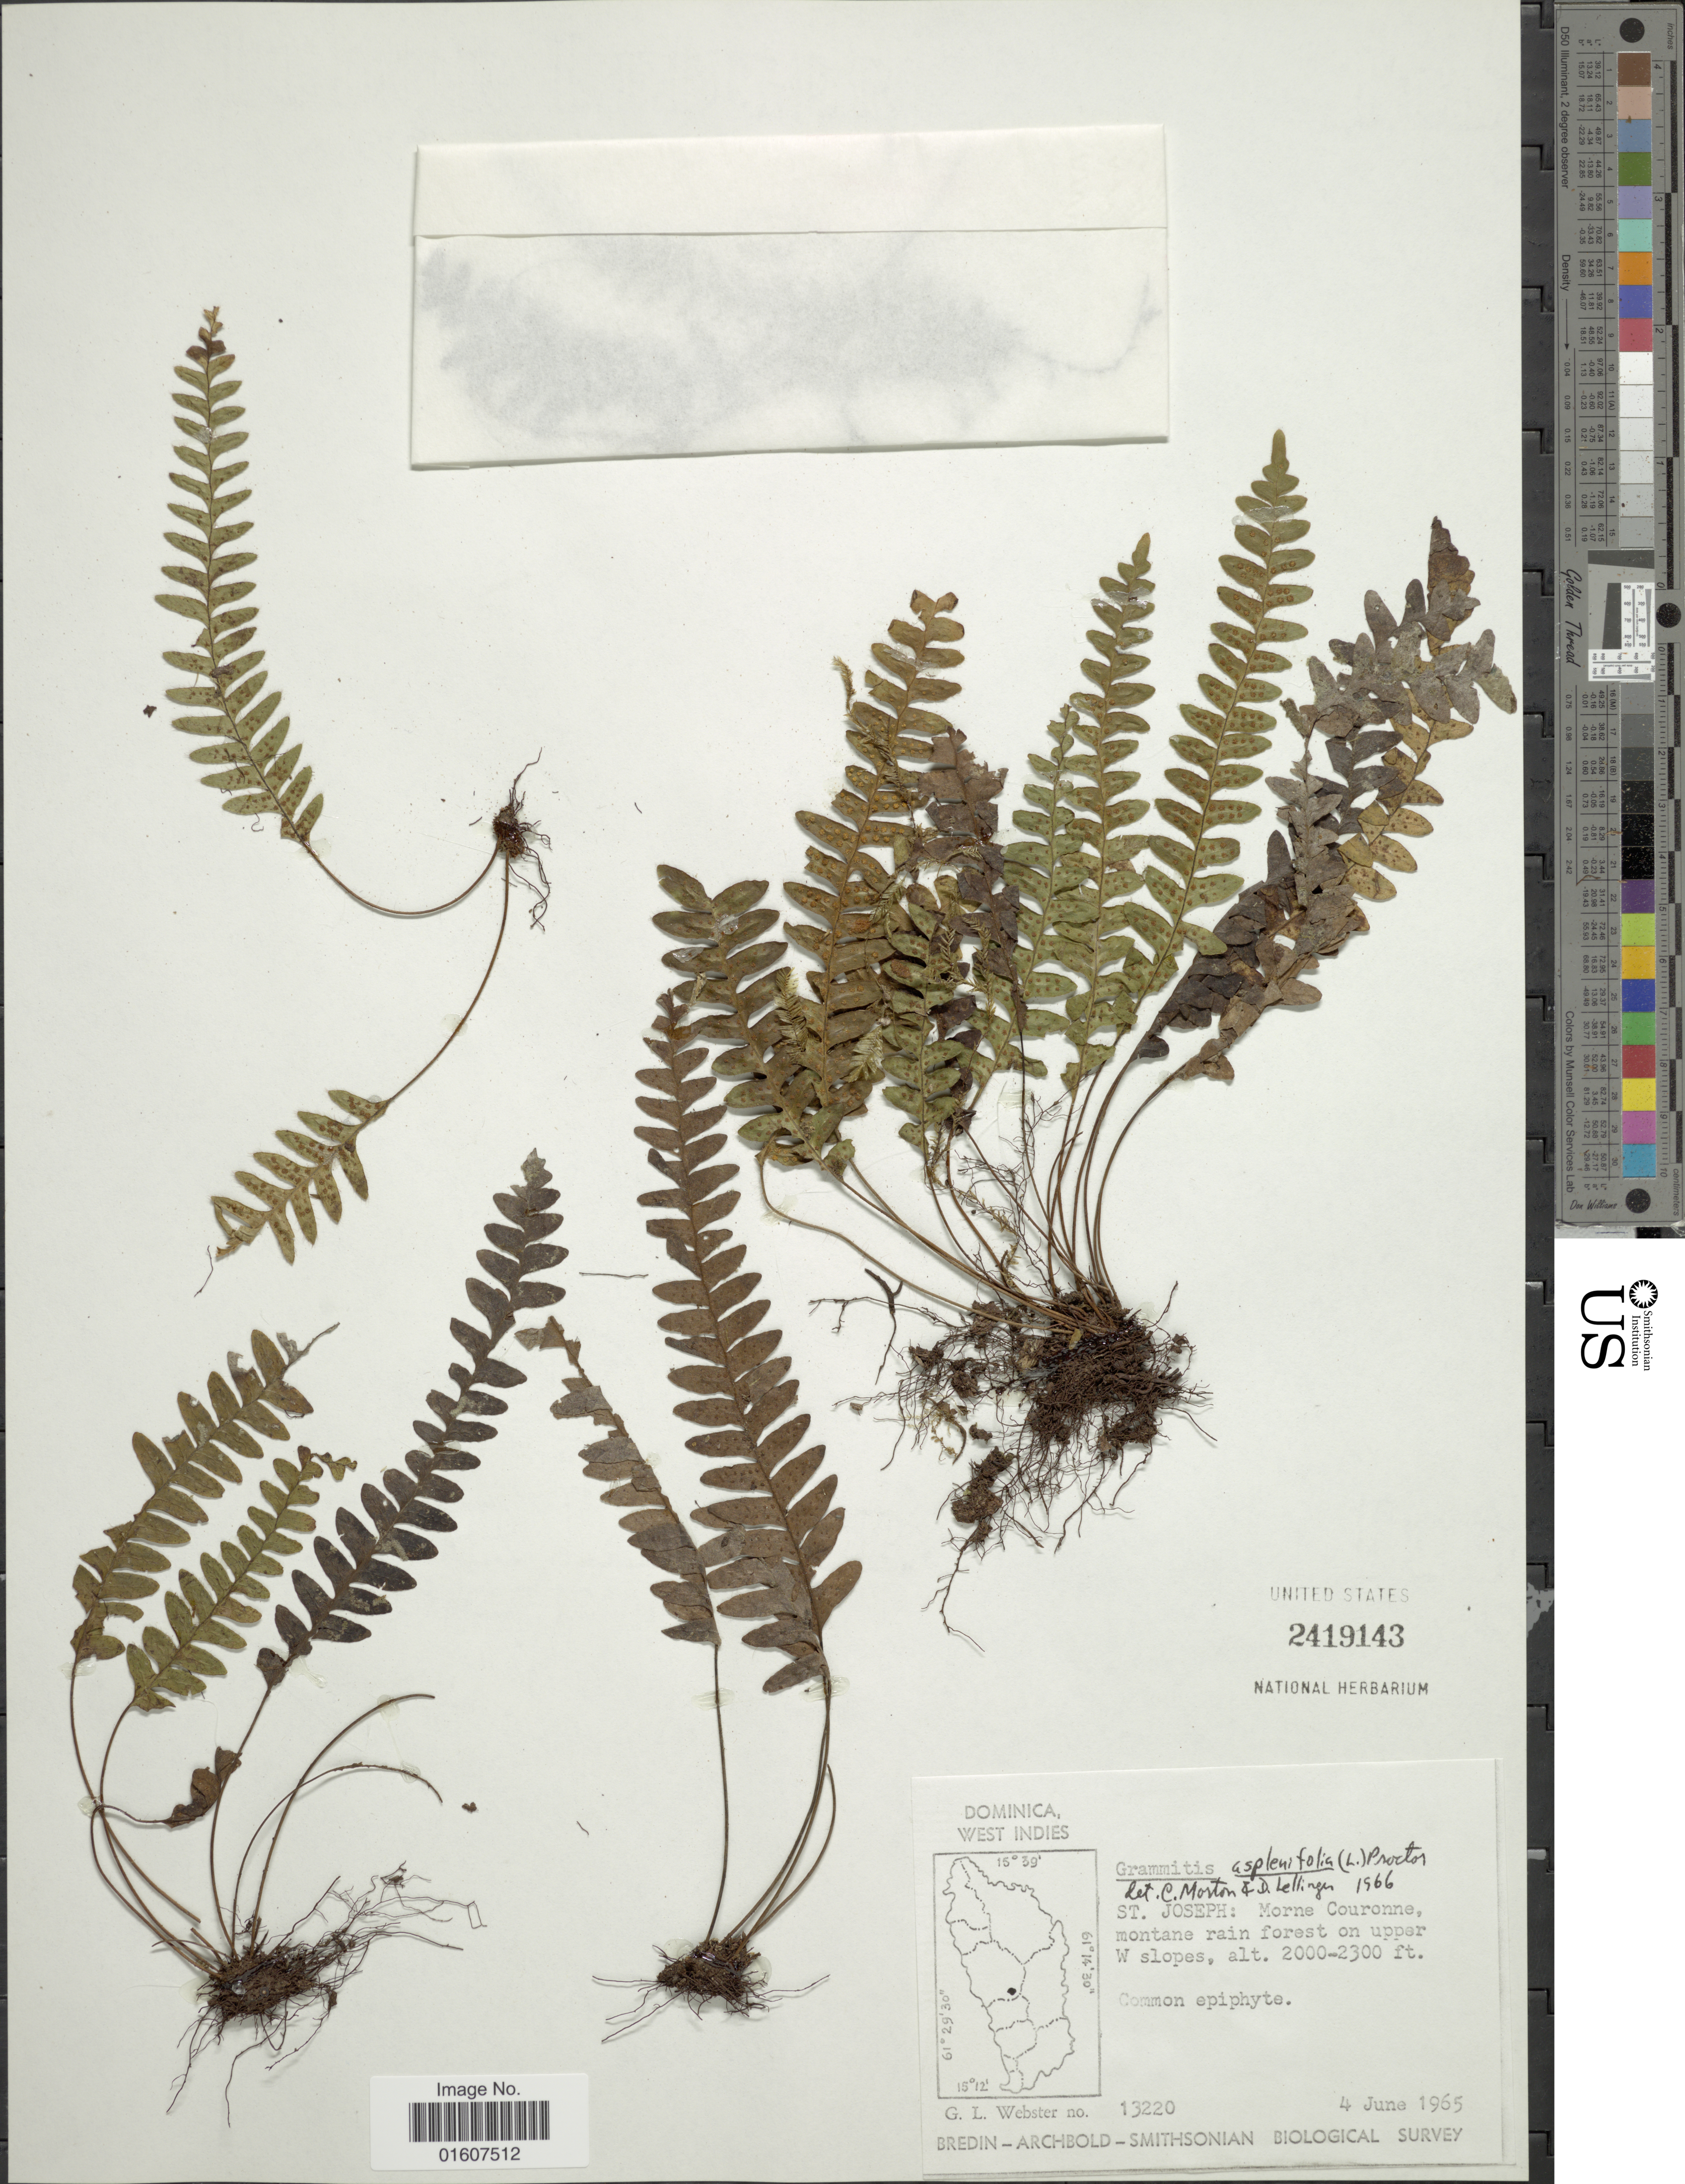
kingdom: Plantae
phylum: Tracheophyta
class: Polypodiopsida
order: Polypodiales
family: Polypodiaceae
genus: Terpsichore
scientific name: Terpsichore eggersii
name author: (Baker ex Hook.) A.R. Sm.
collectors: G. L. Webster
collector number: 13220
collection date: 1965-06-04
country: Dominica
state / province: St. Joseph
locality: St. Joseph: Morne Couronne, montane rain forest on upper W slope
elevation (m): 610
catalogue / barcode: US 2419143